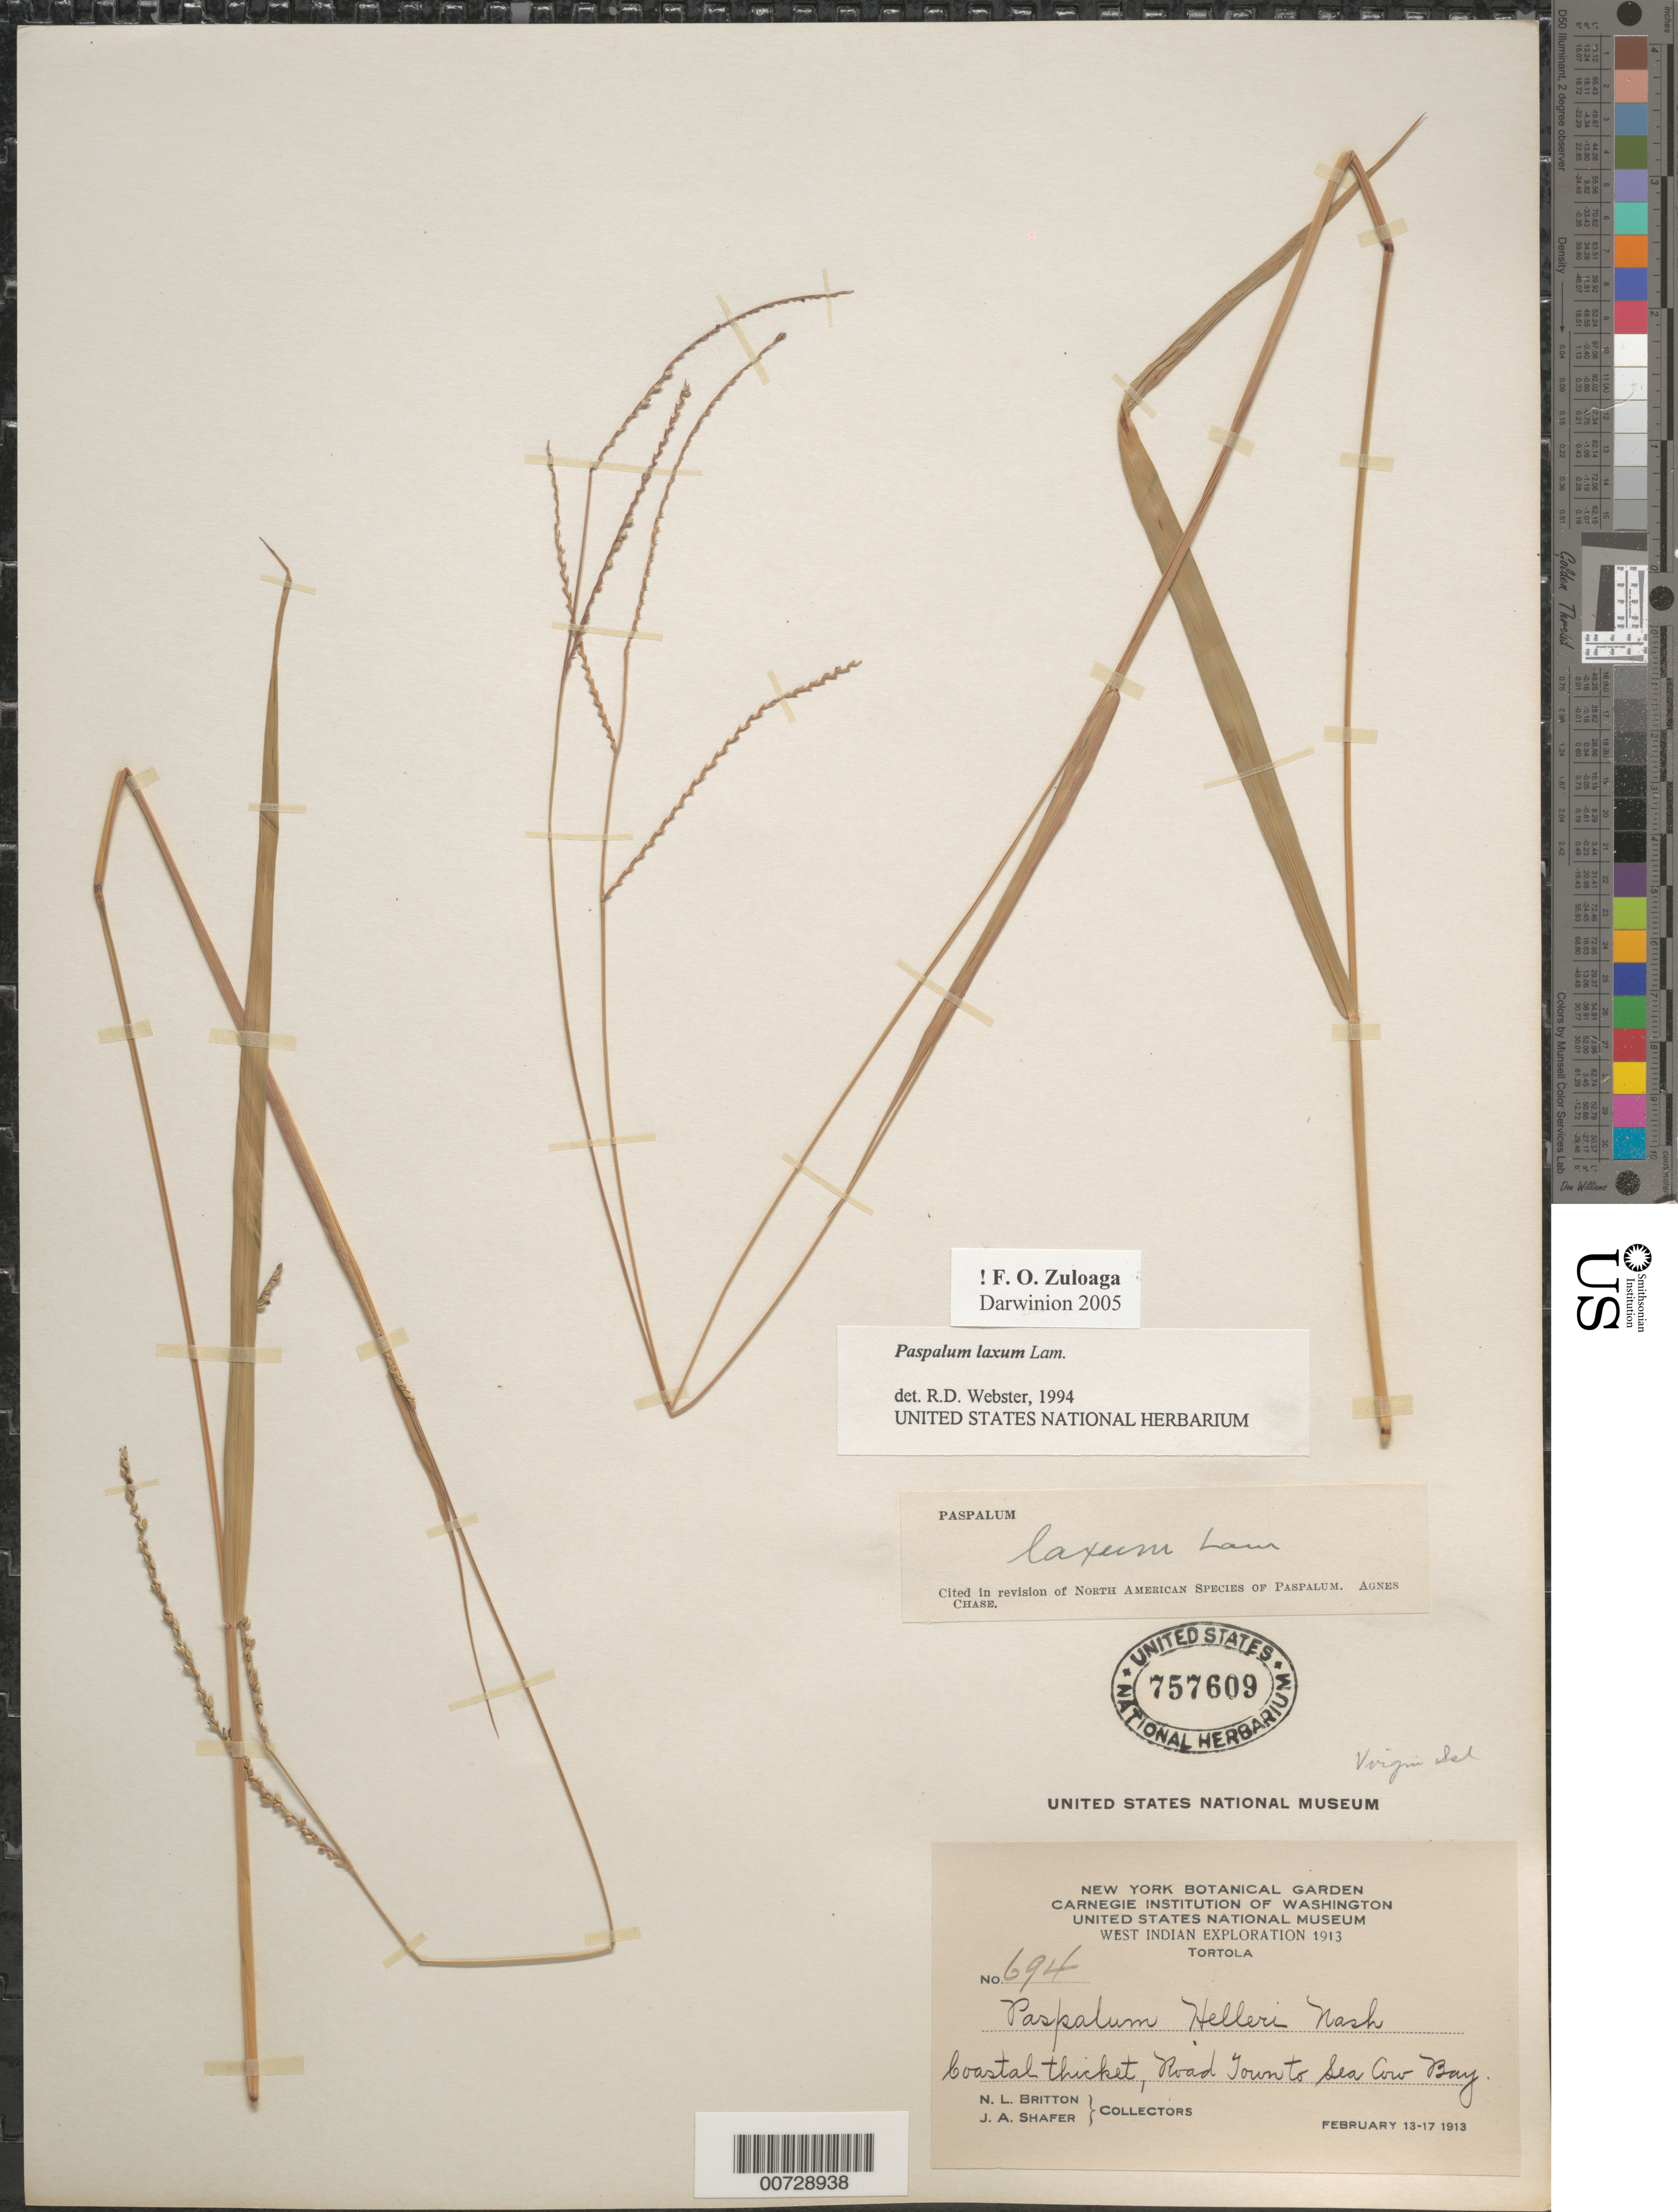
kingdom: Plantae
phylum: Tracheophyta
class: Liliopsida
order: Poales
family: Poaceae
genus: Paspalum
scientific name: Paspalum laxum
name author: Lam.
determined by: Webster, Robert D.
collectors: N. Britton & J. A. Shafer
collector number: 694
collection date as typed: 13 Feb 1913 to 17 Feb 1913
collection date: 1913-02-13/1913-02-17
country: British Virgin Islands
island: Tortola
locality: Tortola; Road Town to Sea Cow Bay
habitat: Coastal thicket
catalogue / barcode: US 757609